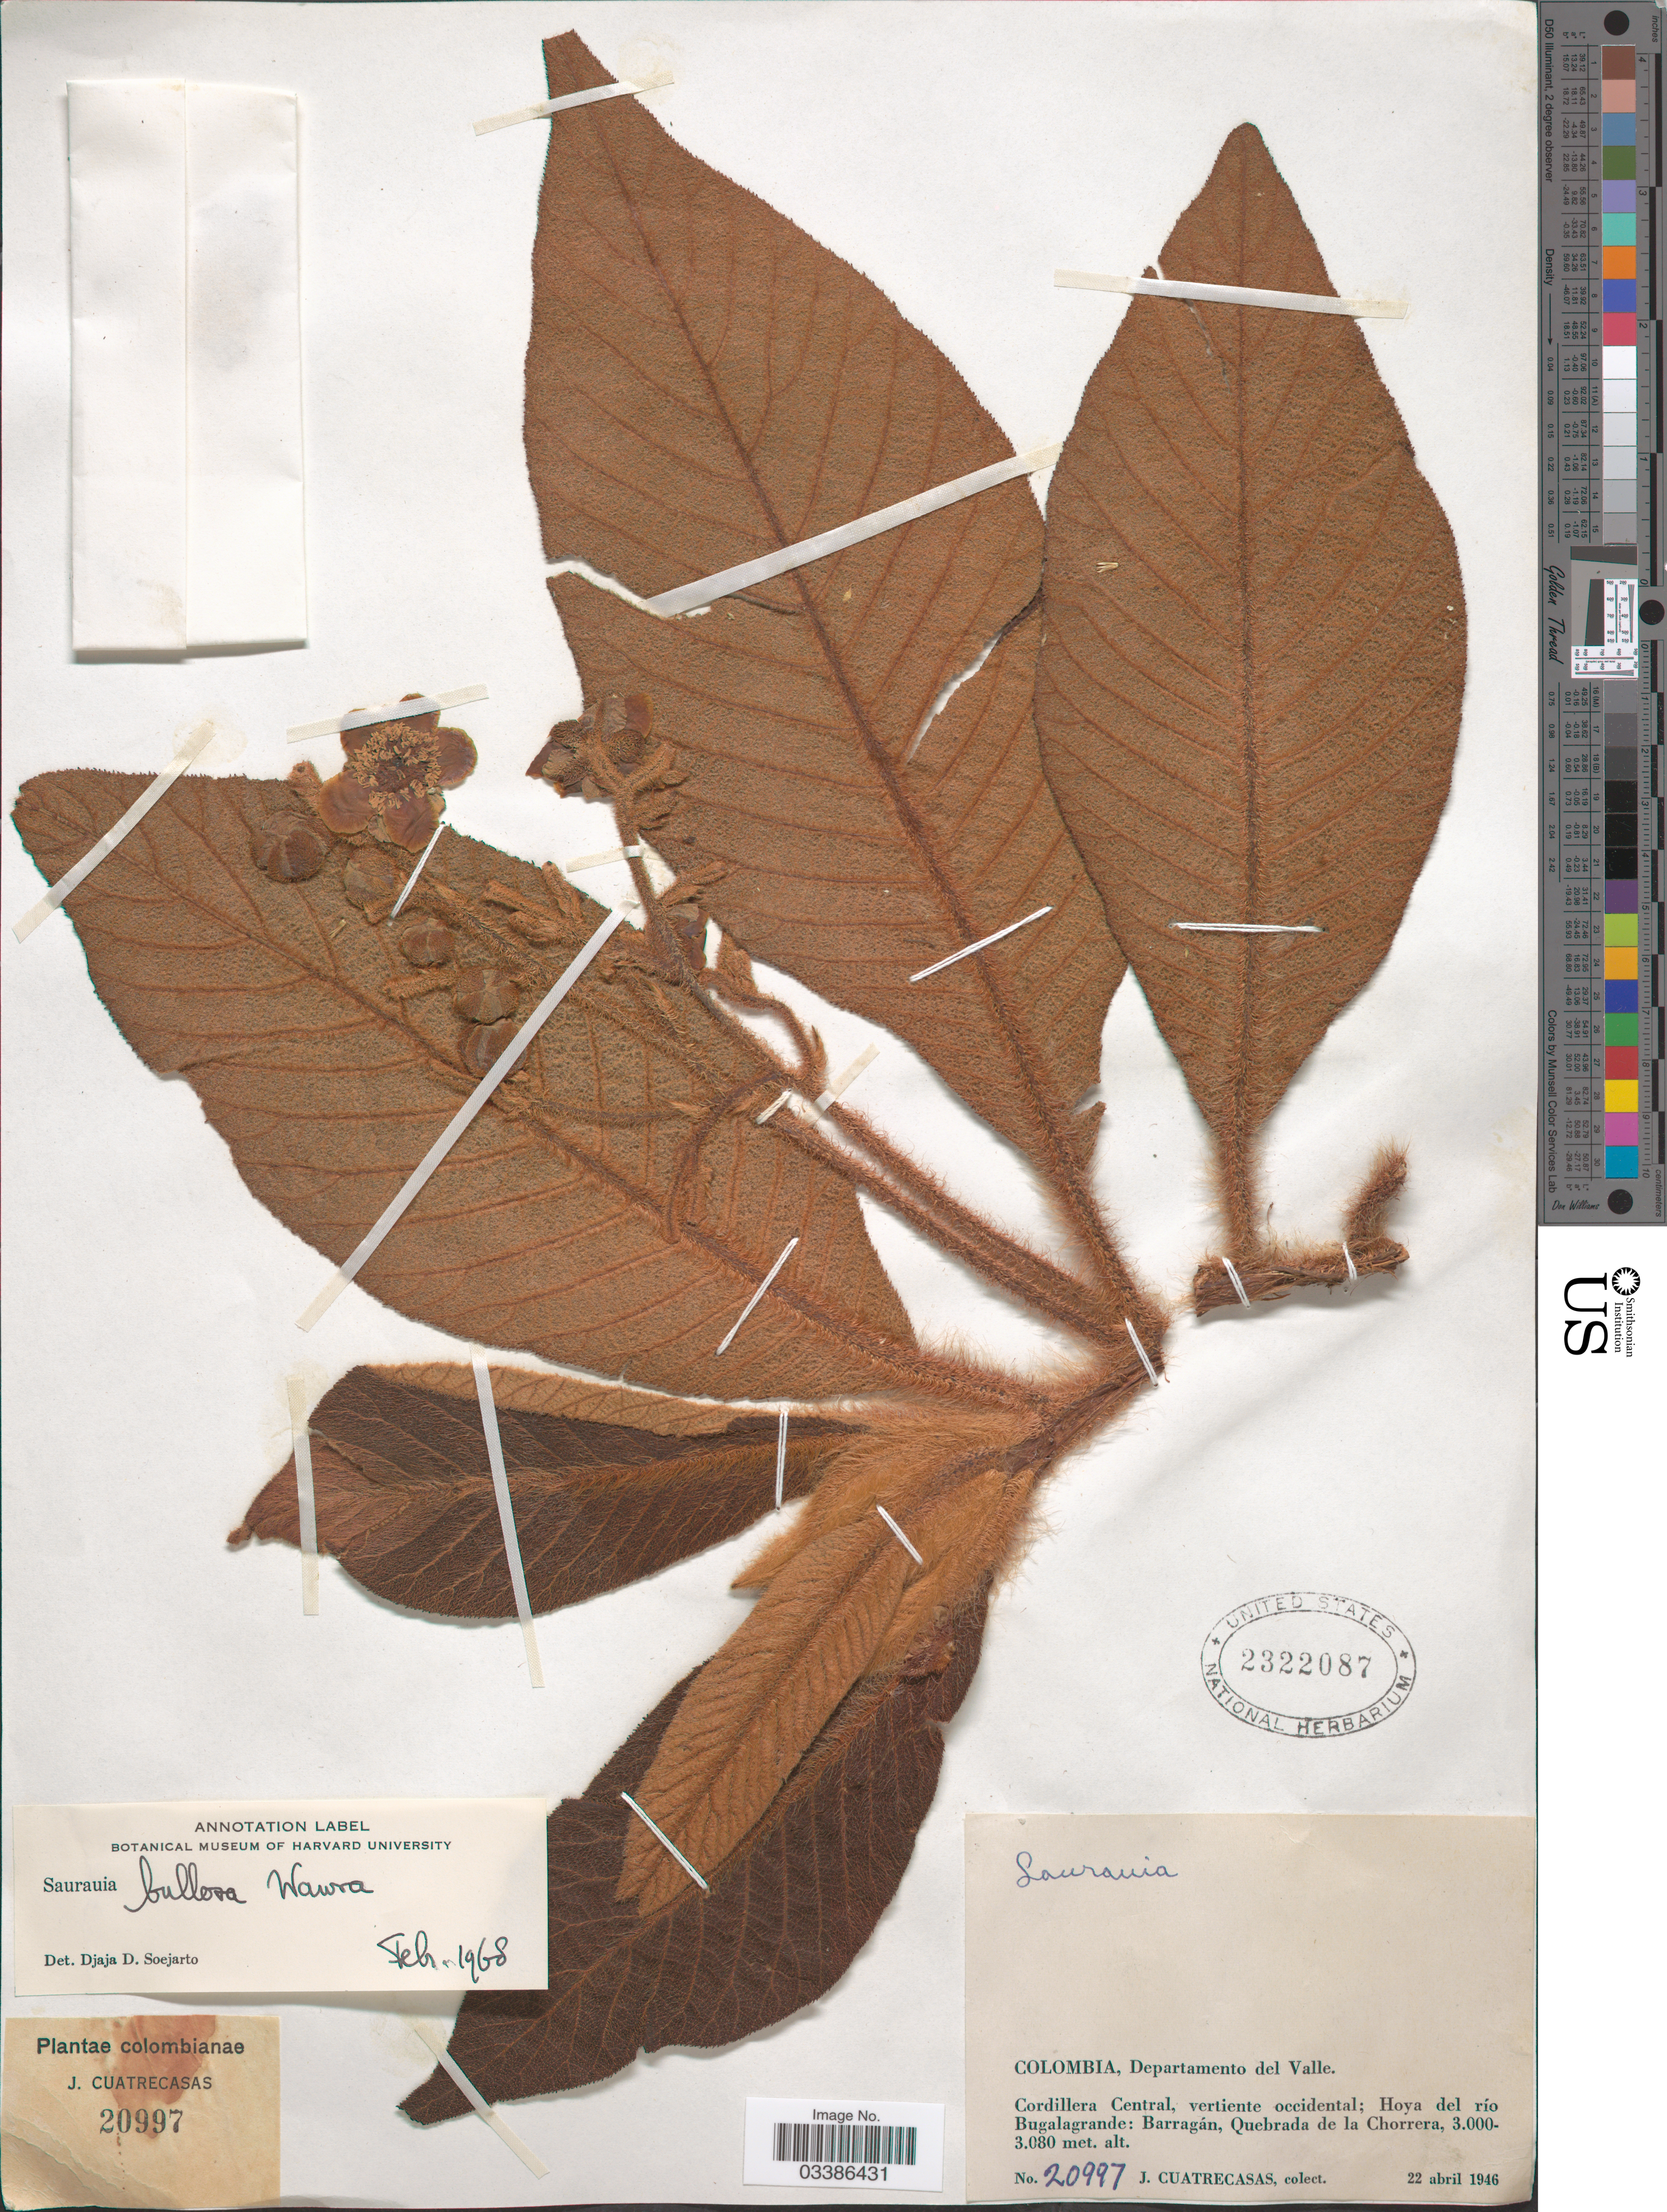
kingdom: Plantae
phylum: Tracheophyta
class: Magnoliopsida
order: Ericales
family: Actinidiaceae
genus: Saurauia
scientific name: Saurauia bullosa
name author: Wawra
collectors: J. Cuatrecasas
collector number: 20997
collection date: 1946-04-22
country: Colombia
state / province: Valle del Cauca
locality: Departamento del Valle. Cordillera Central, vertiente occidental; Hoya del río Bugalagrande: Barragán, Quebrada de la Chorrera.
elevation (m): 3000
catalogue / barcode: US 2322087